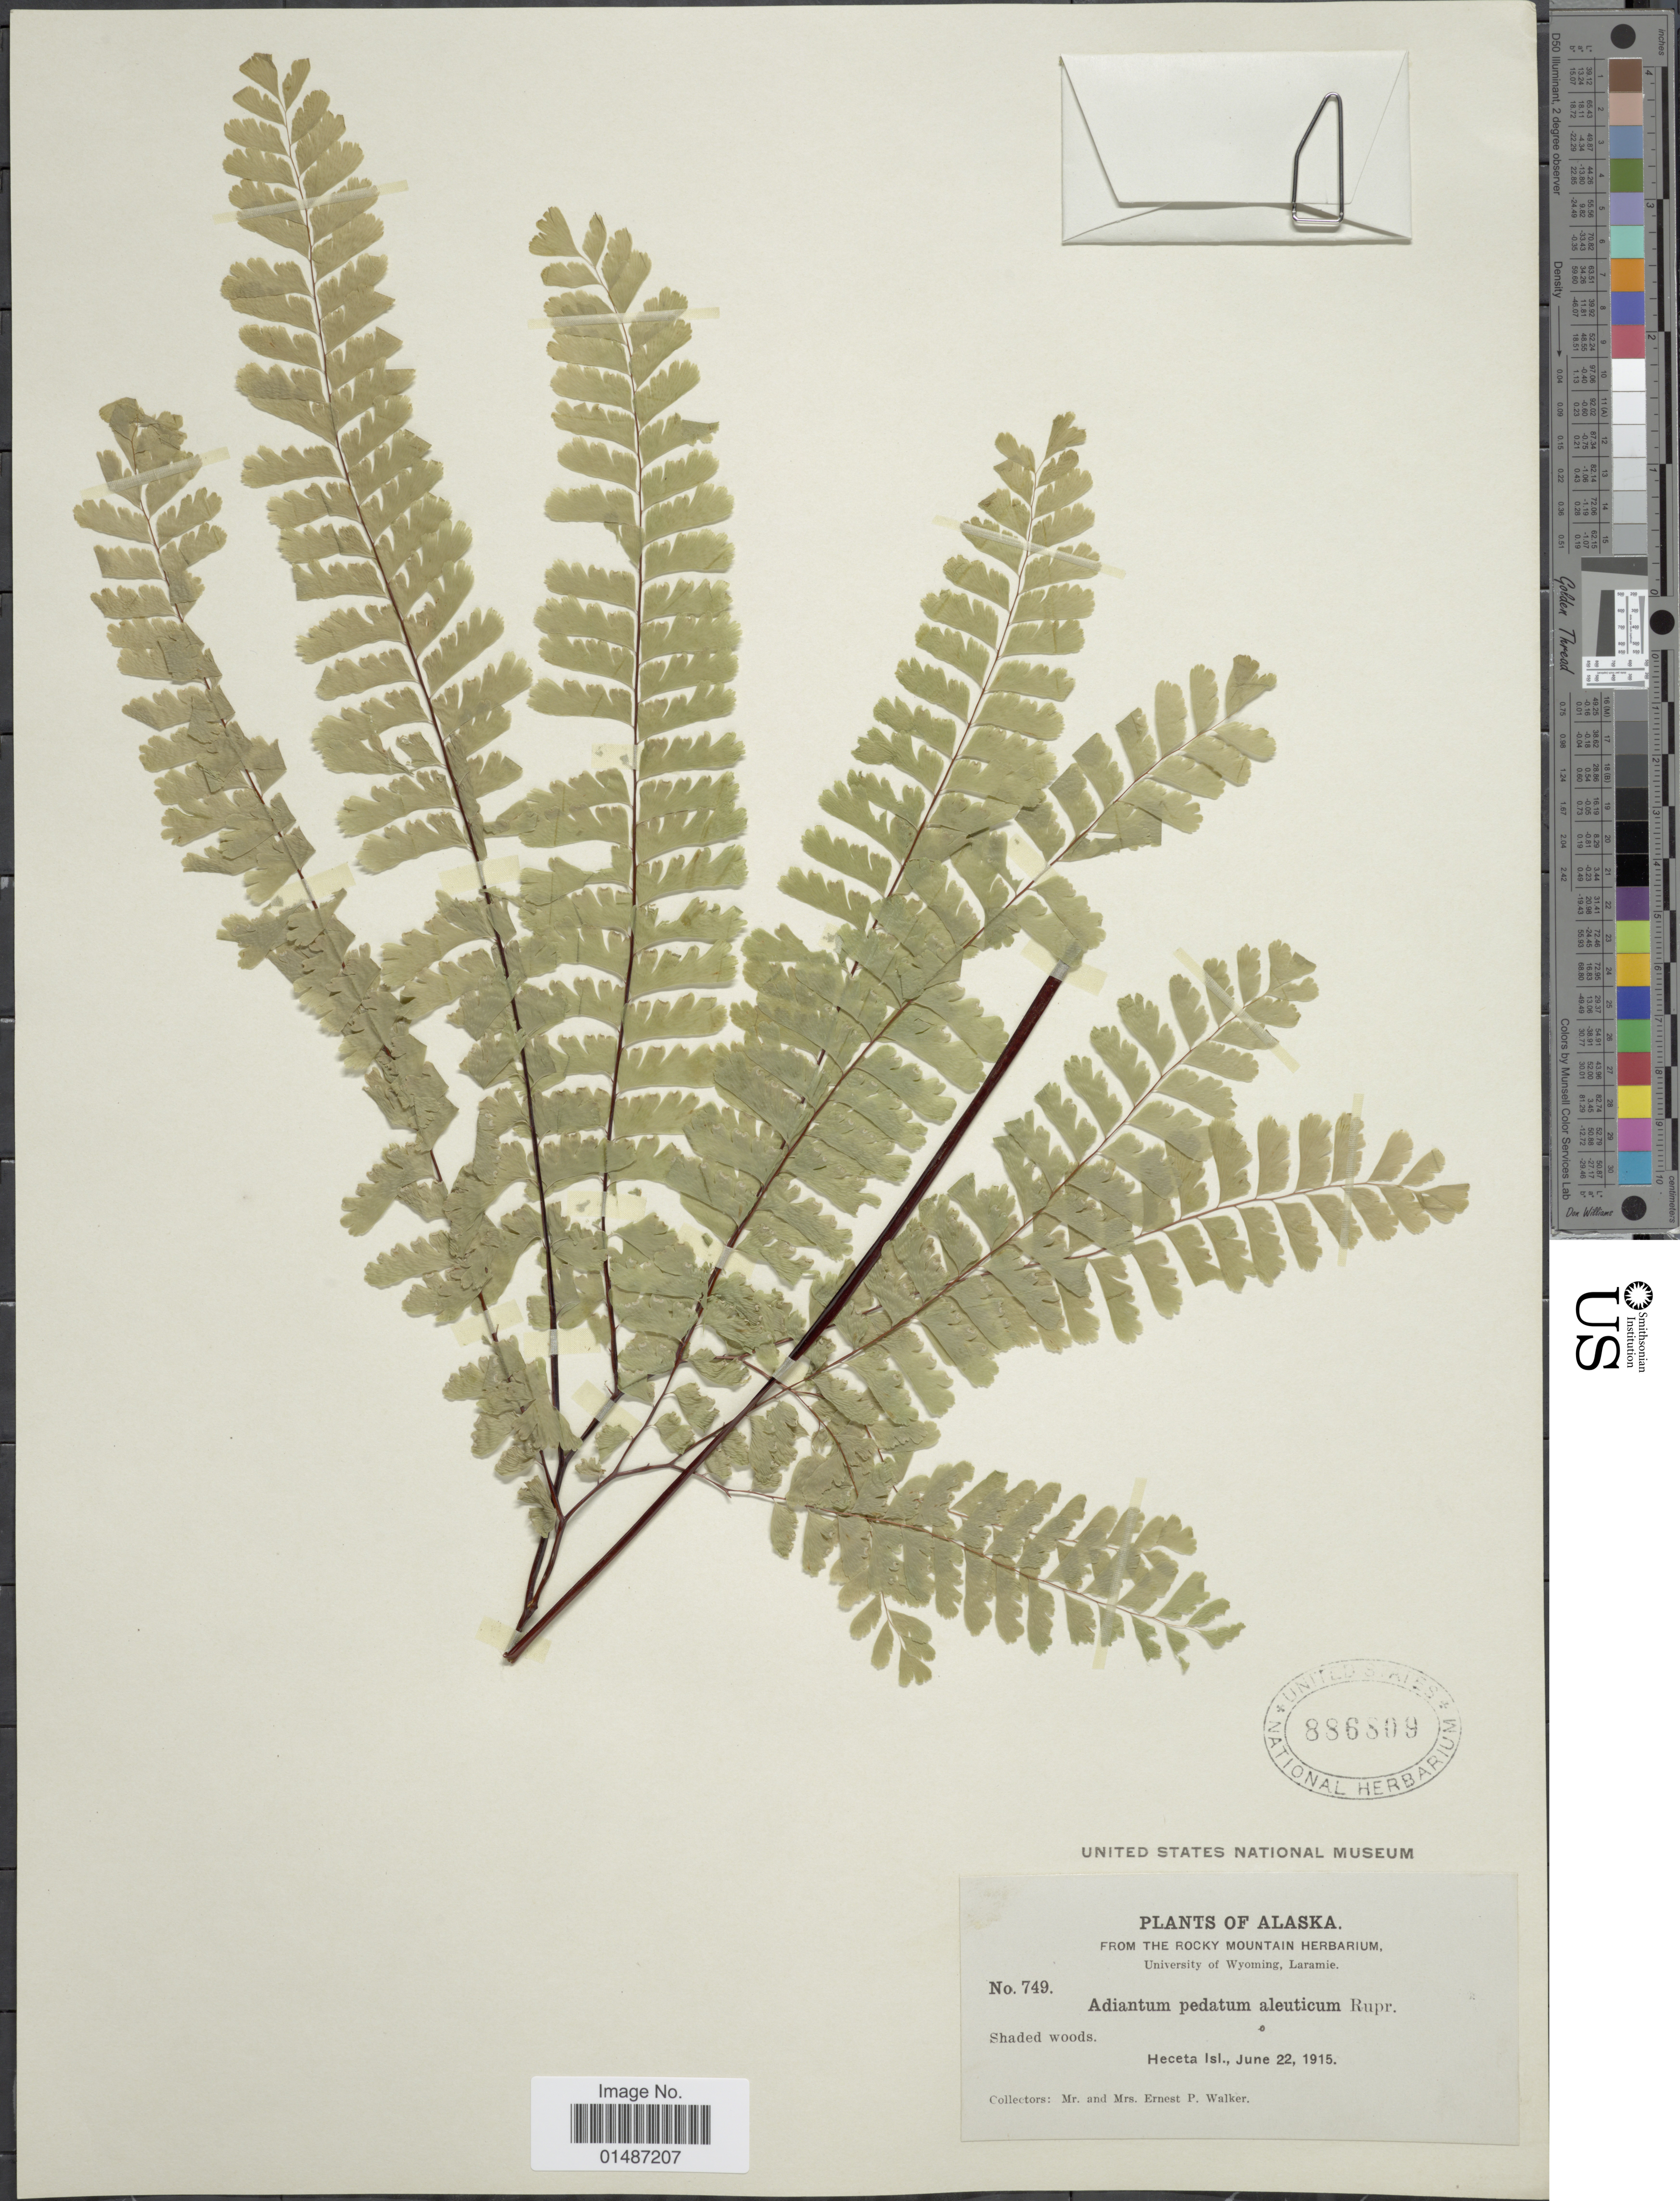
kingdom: Plantae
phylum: Tracheophyta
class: Polypodiopsida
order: Polypodiales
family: Pteridaceae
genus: Adiantum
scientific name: Adiantum pedatum subsp. aleuticum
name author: (Rupr.) Calder & Roy L. Taylor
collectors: E. P. Walker & E. Walker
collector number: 749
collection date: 1915-06-22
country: United States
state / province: Alaska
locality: Heceta Isl.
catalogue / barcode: US 886809